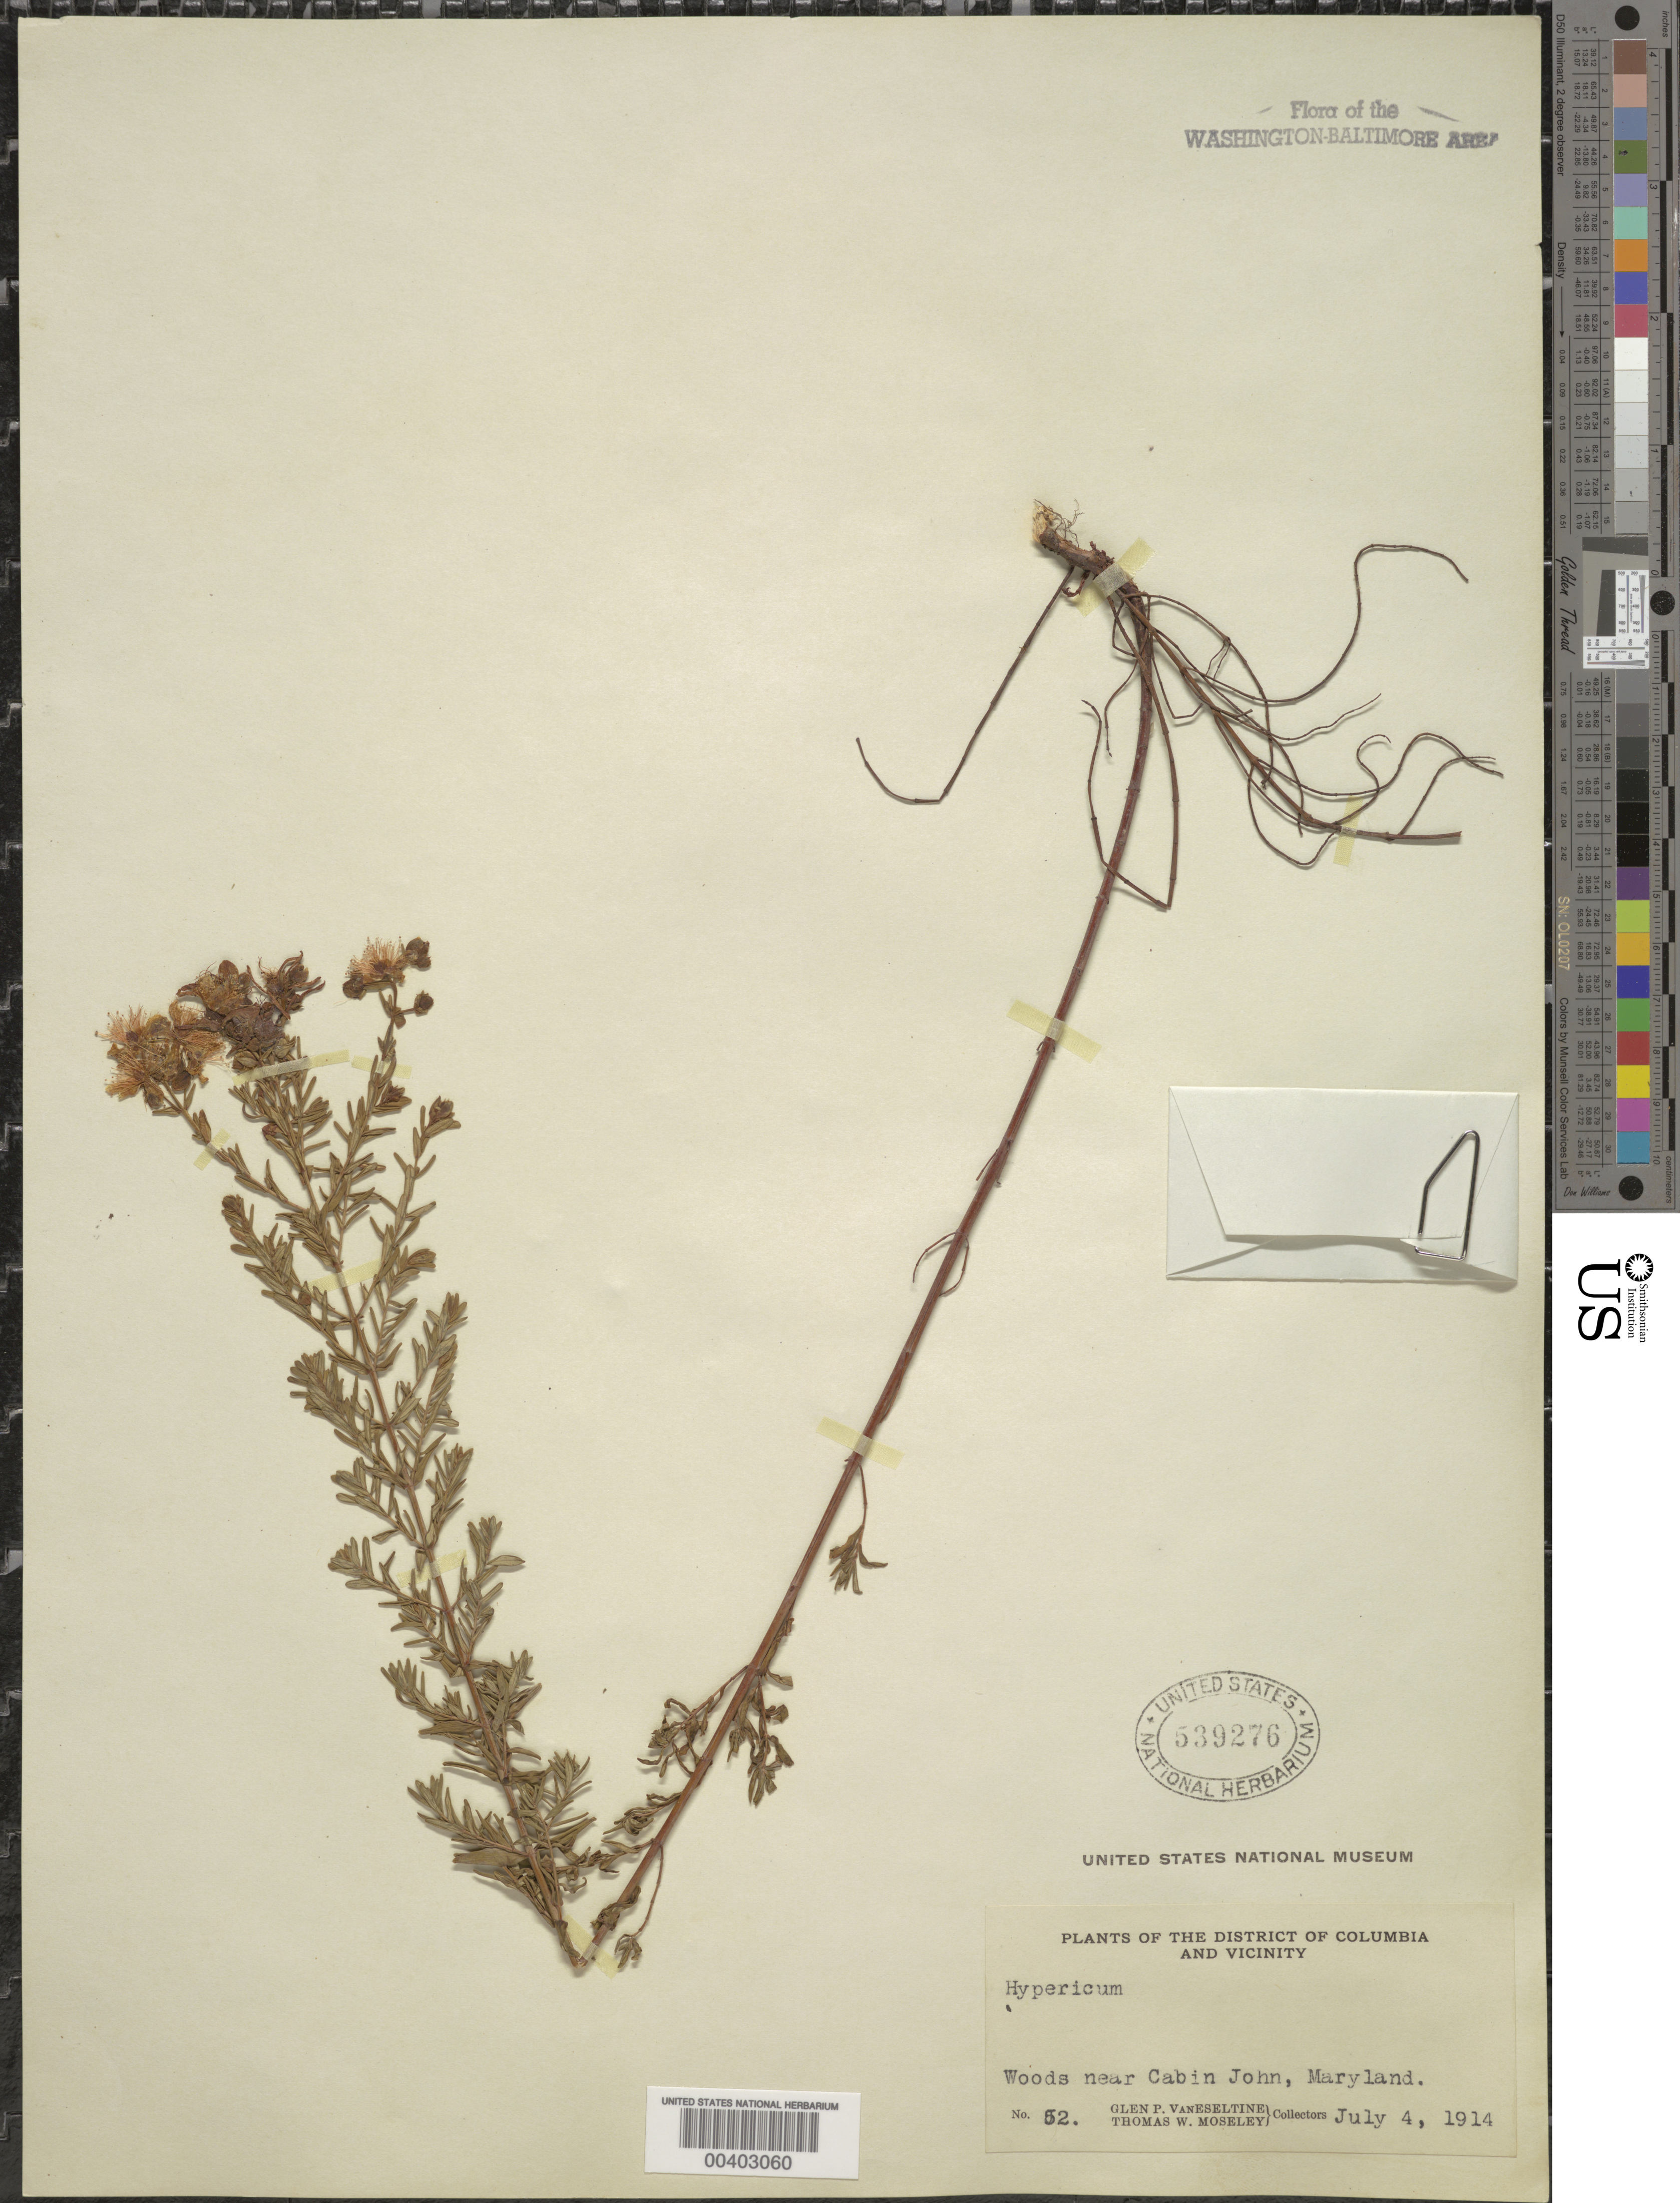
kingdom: Plantae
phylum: Tracheophyta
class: Magnoliopsida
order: Malpighiales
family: Hypericaceae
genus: Hypericum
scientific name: Hypericum perforatum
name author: L.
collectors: G. P. Van Eseltine & T. Moseley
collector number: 52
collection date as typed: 04 Jul 1914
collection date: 1914-07-04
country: United States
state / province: Maryland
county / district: Montgomery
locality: Near Cabin John Bridge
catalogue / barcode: US 539276